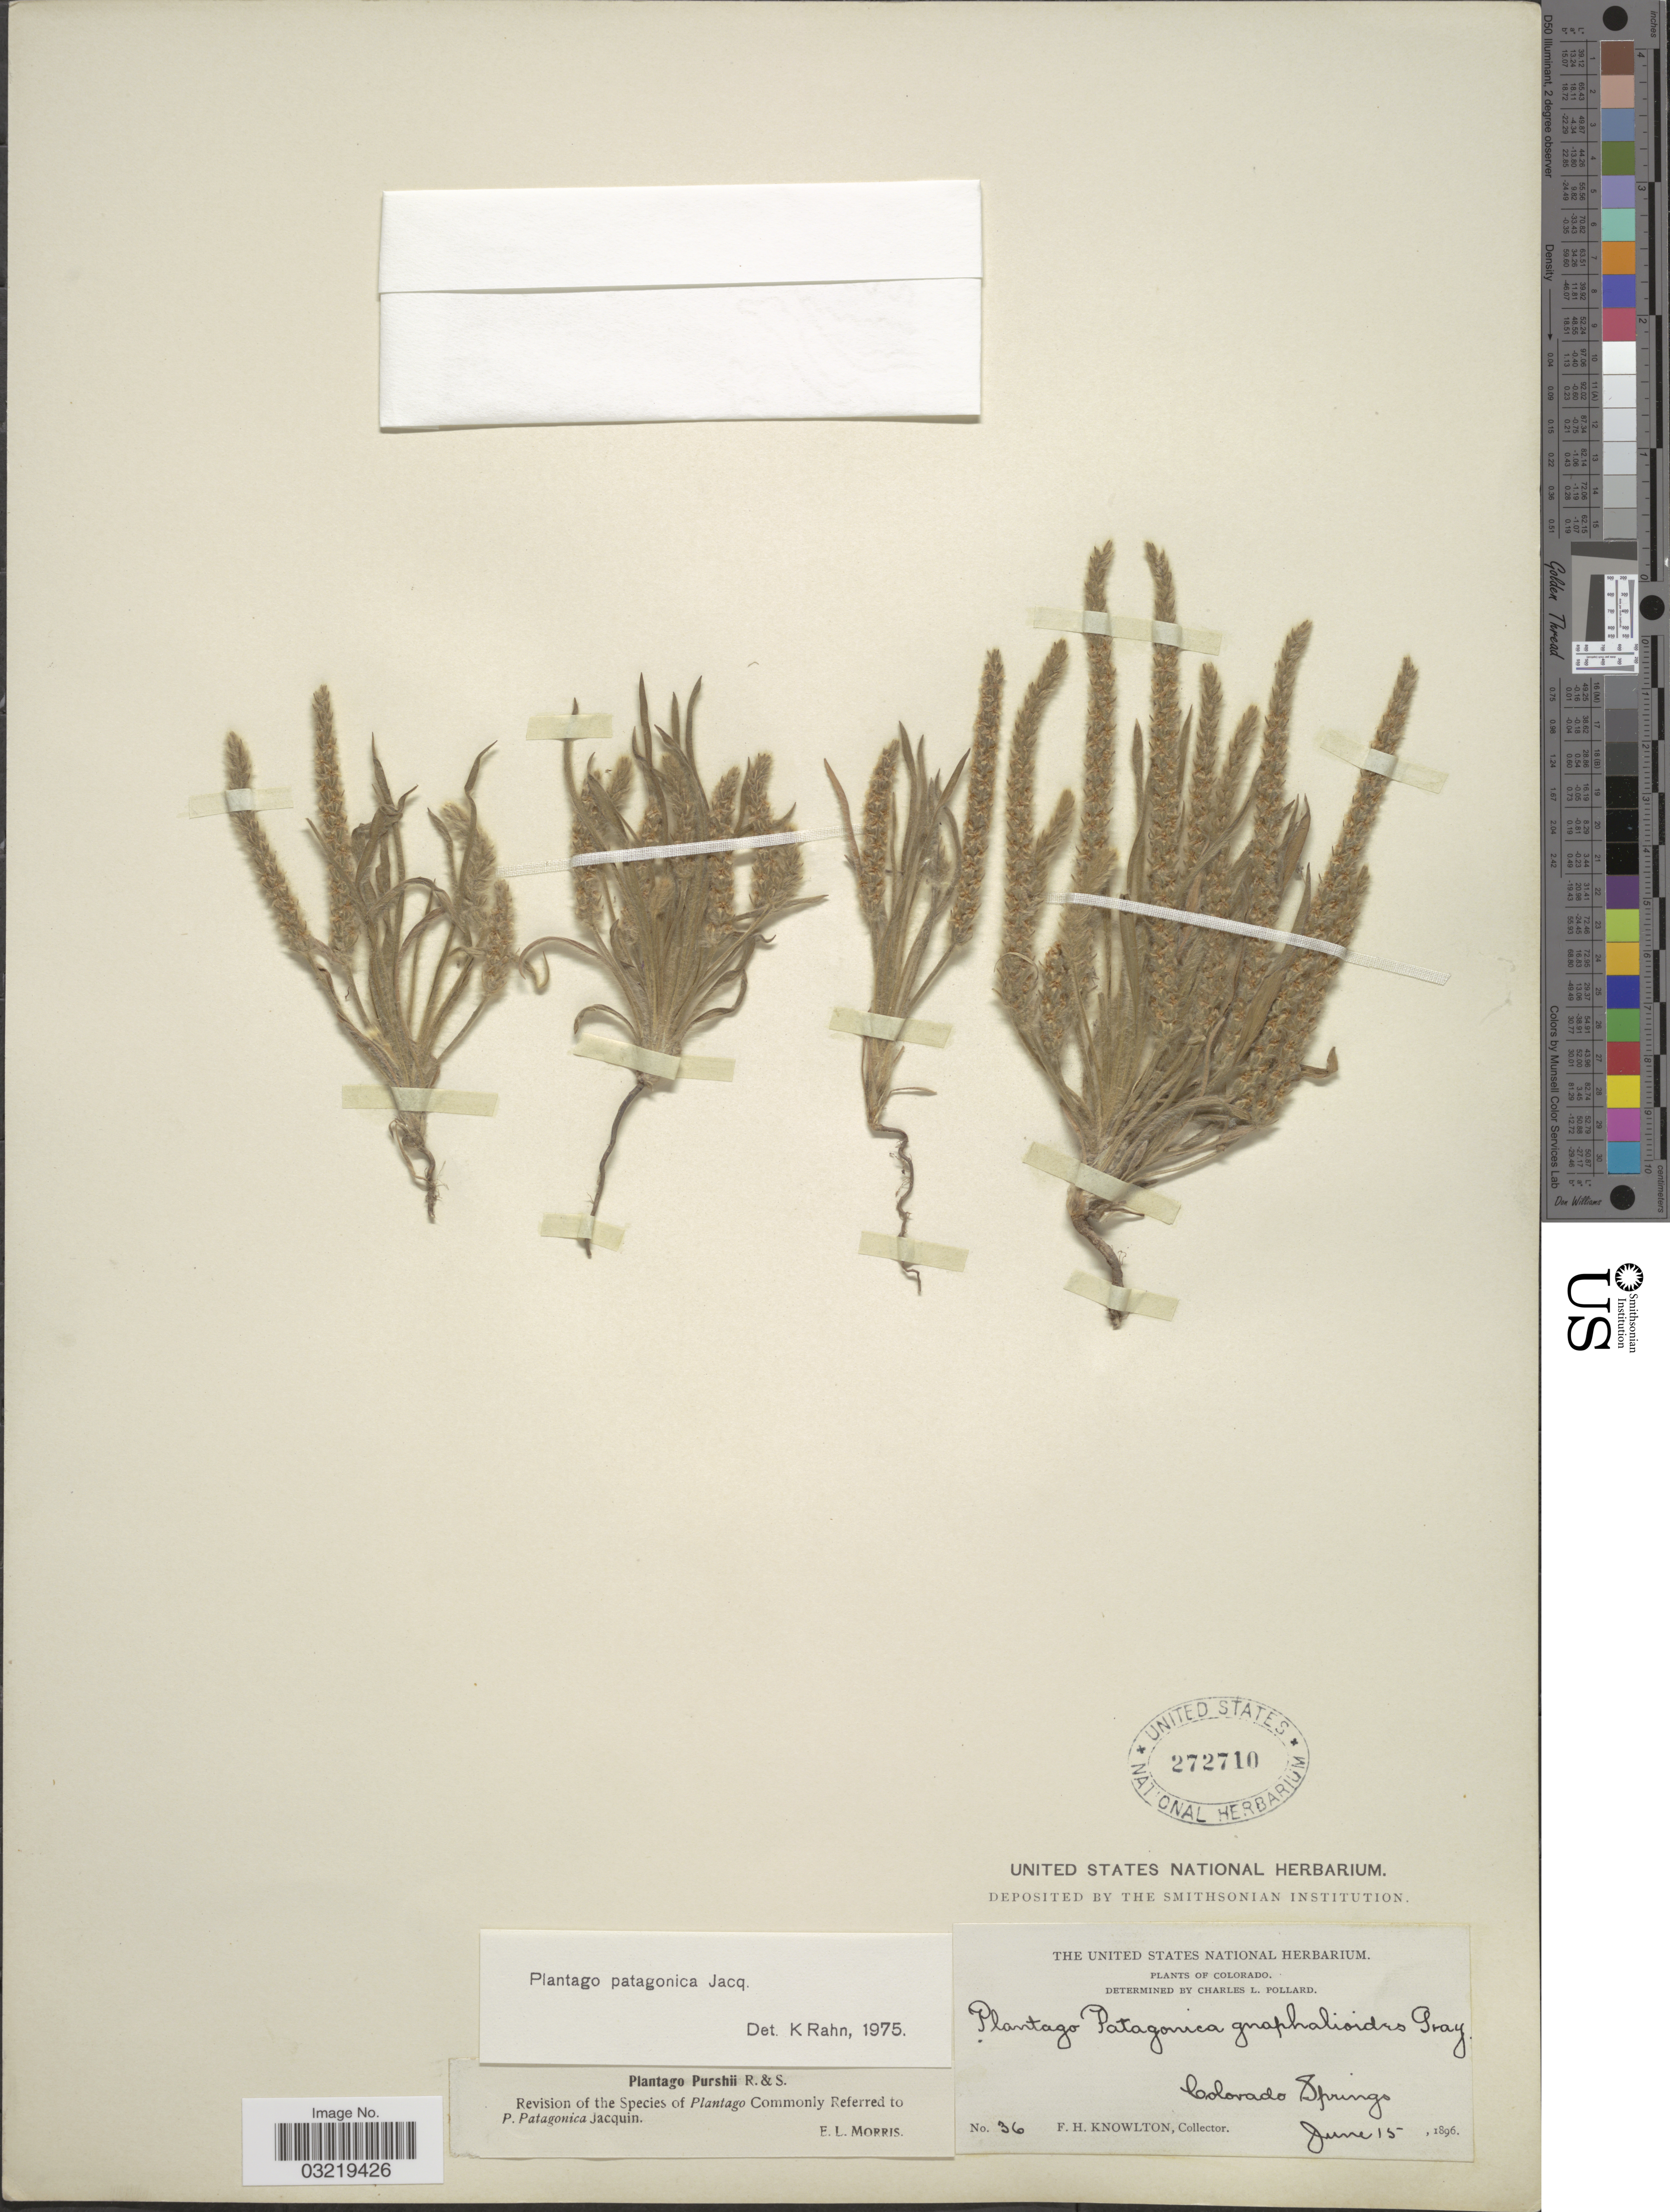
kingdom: Plantae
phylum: Tracheophyta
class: Magnoliopsida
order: Lamiales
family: Plantaginaceae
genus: Plantago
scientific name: Plantago patagonica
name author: Jacq.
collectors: F. H. Knowlton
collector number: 36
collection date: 1896-06-15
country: United States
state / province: Colorado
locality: Colorado Springs.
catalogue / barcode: US 272710